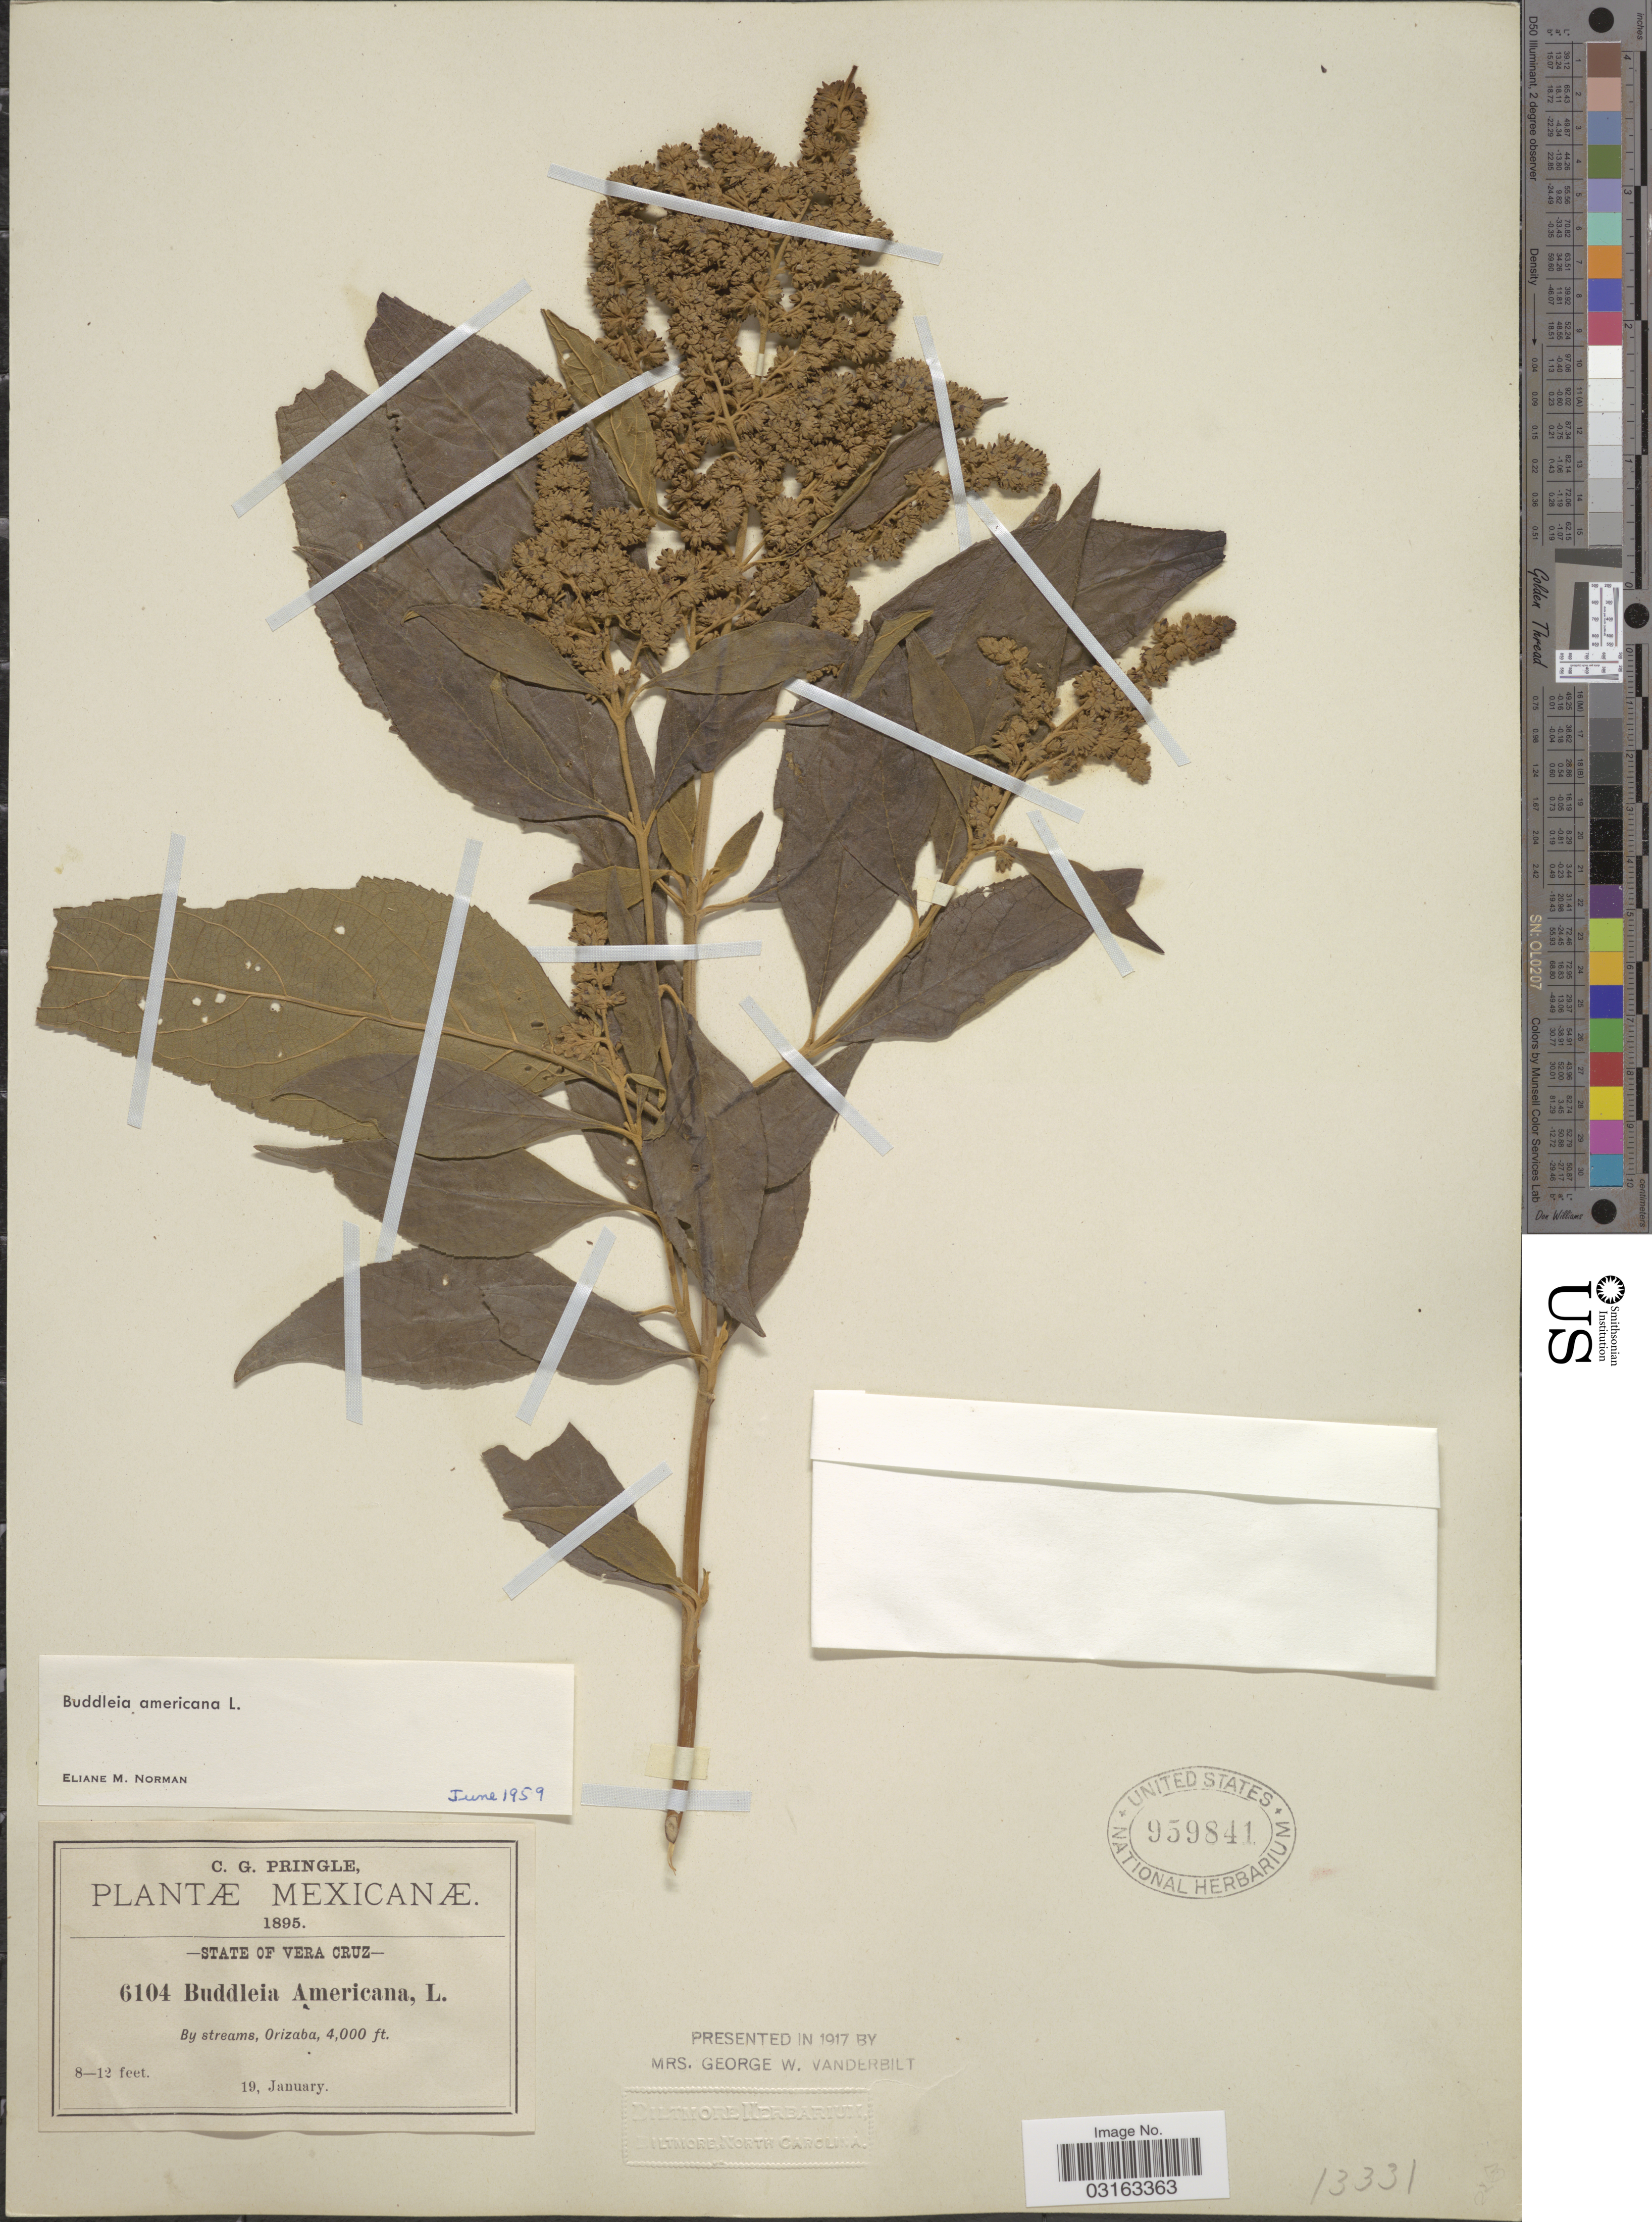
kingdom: Plantae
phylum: Tracheophyta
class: Magnoliopsida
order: Lamiales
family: Scrophulariaceae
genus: Buddleja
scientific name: Buddleja americana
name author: L.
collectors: C. G. Pringle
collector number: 6104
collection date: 1895-01-19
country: Mexico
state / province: Veracruz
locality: State of Vera Cruz. Orizaba.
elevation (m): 1219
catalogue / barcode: US 959841